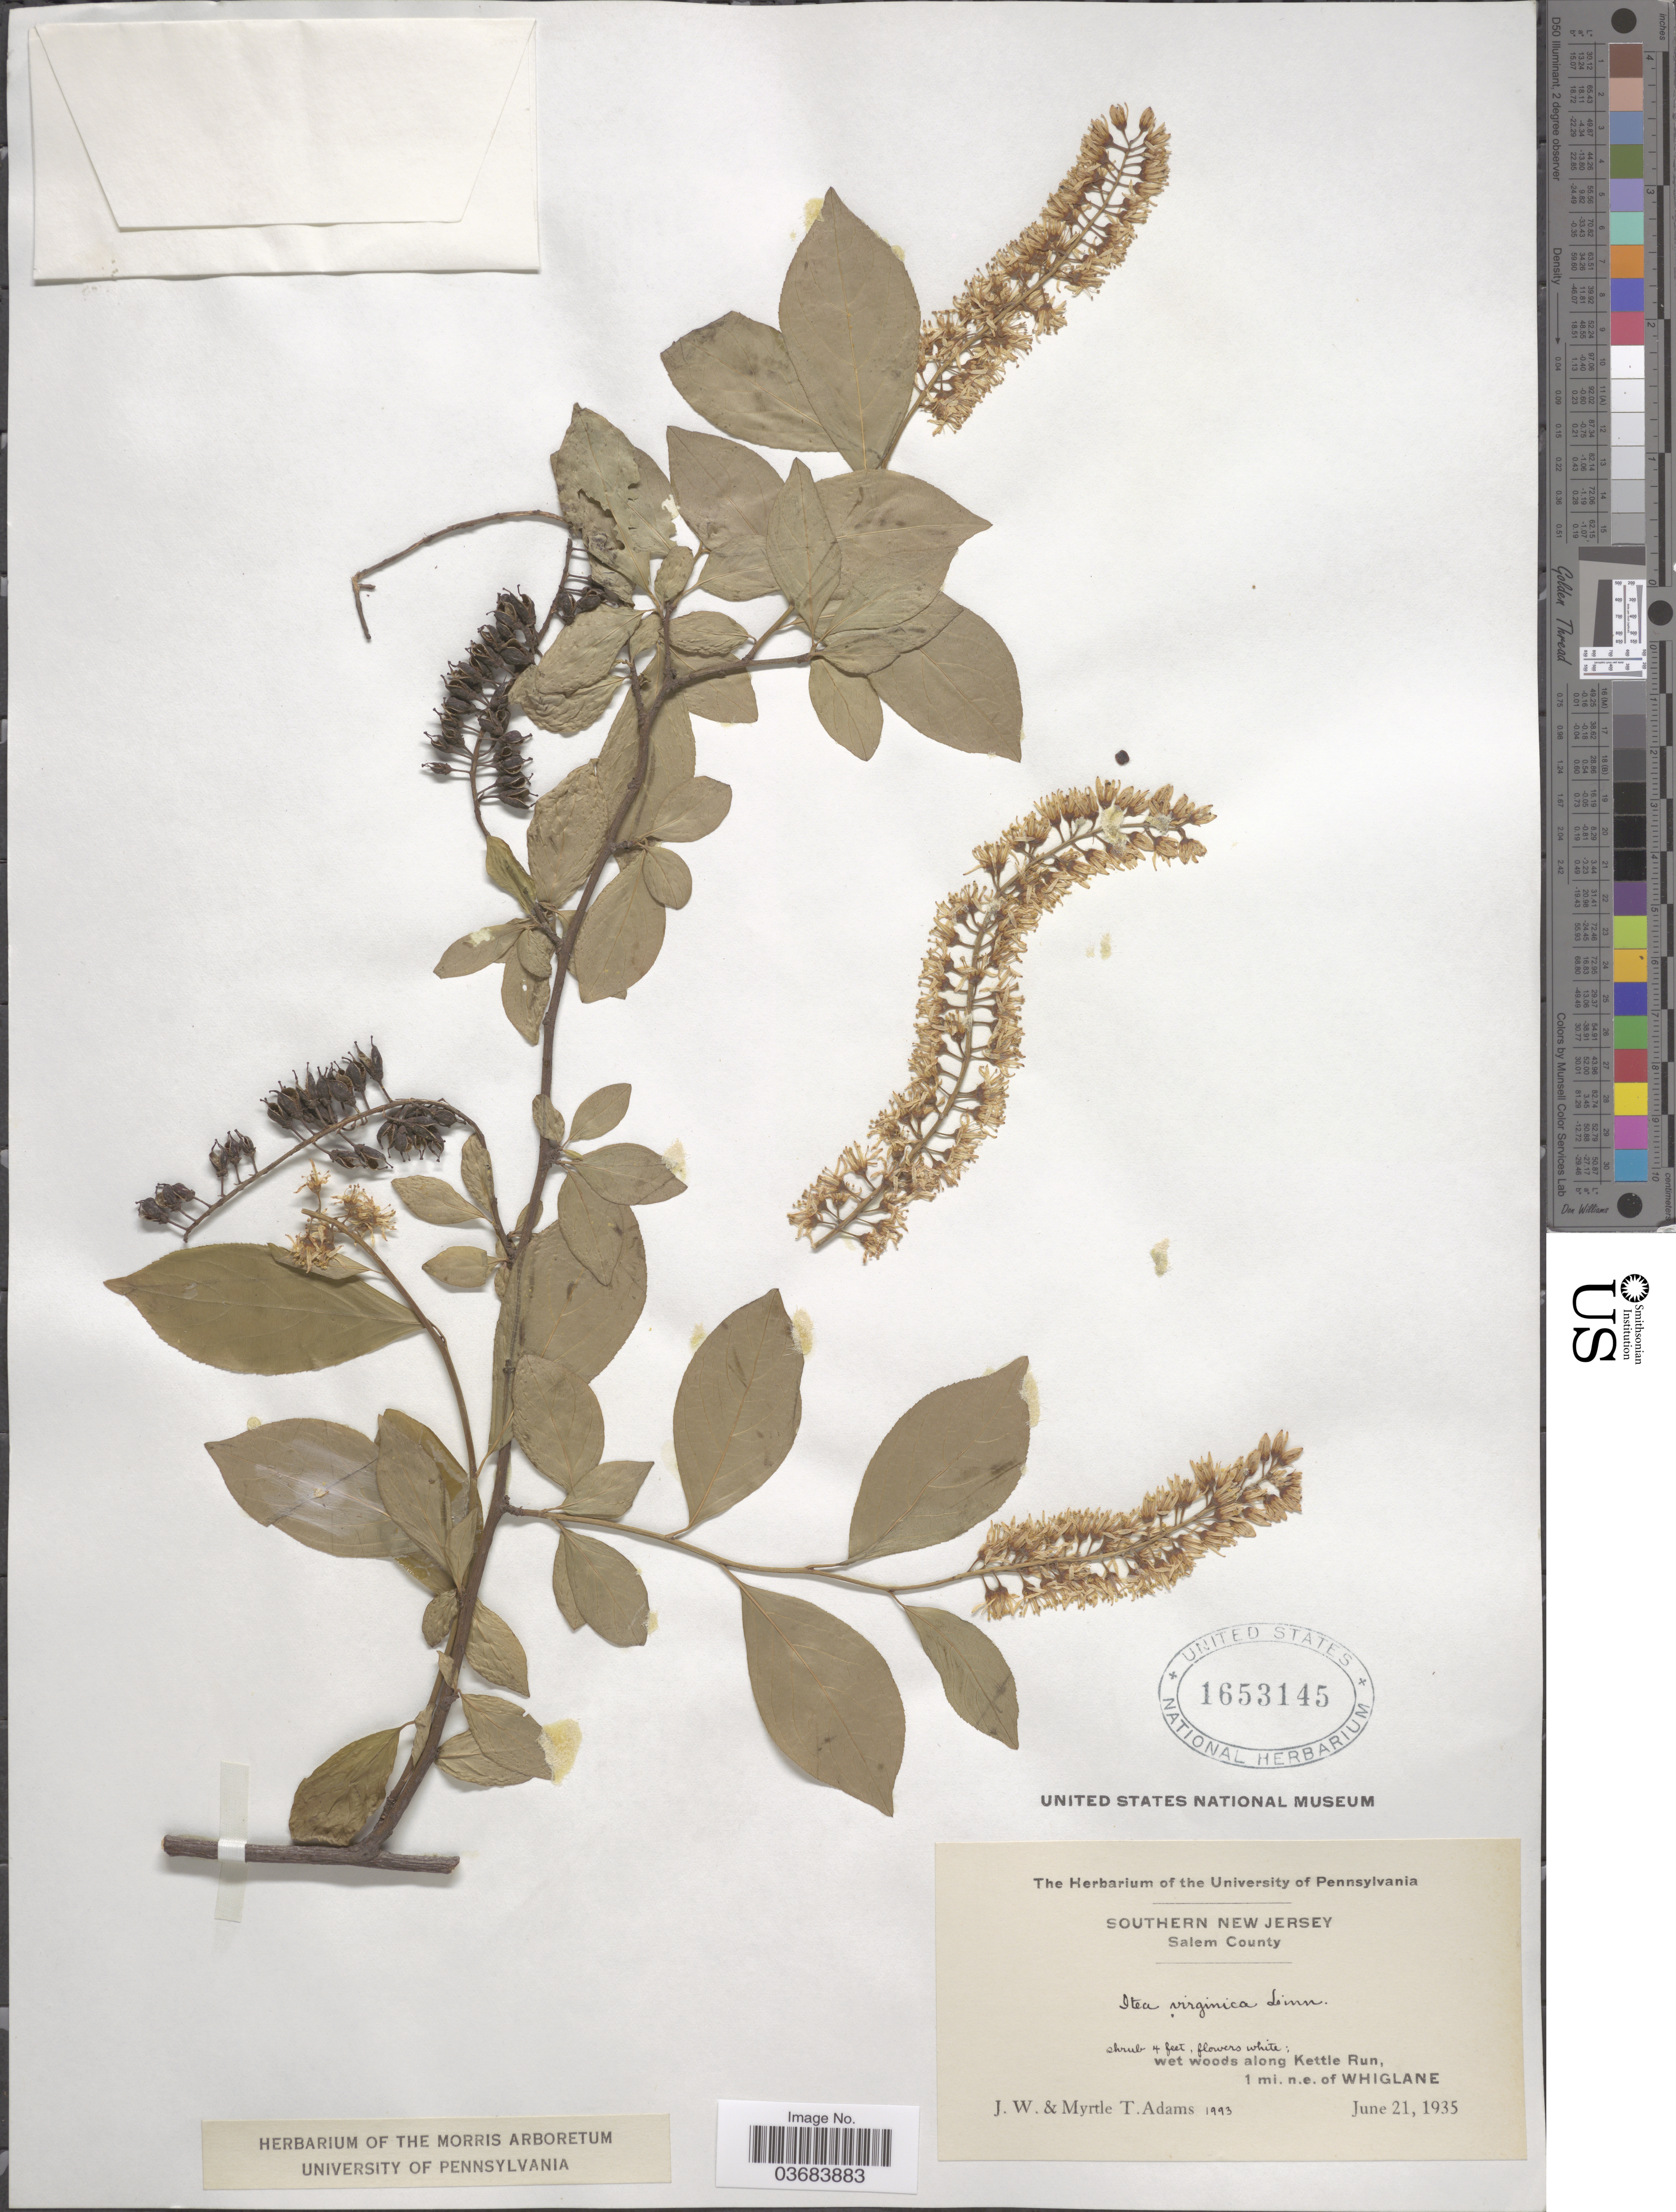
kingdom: Plantae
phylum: Tracheophyta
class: Magnoliopsida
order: Saxifragales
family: Iteaceae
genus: Itea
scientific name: Itea virginica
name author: L.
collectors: J. Adams & M. T. Adams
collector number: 1993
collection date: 1935-06-21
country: United States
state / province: New Jersey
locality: Southern New Jersey. Salem County. Wet woods along Kettle Run, 1 mi. n.e. of Whiglane.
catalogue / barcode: US 1653145